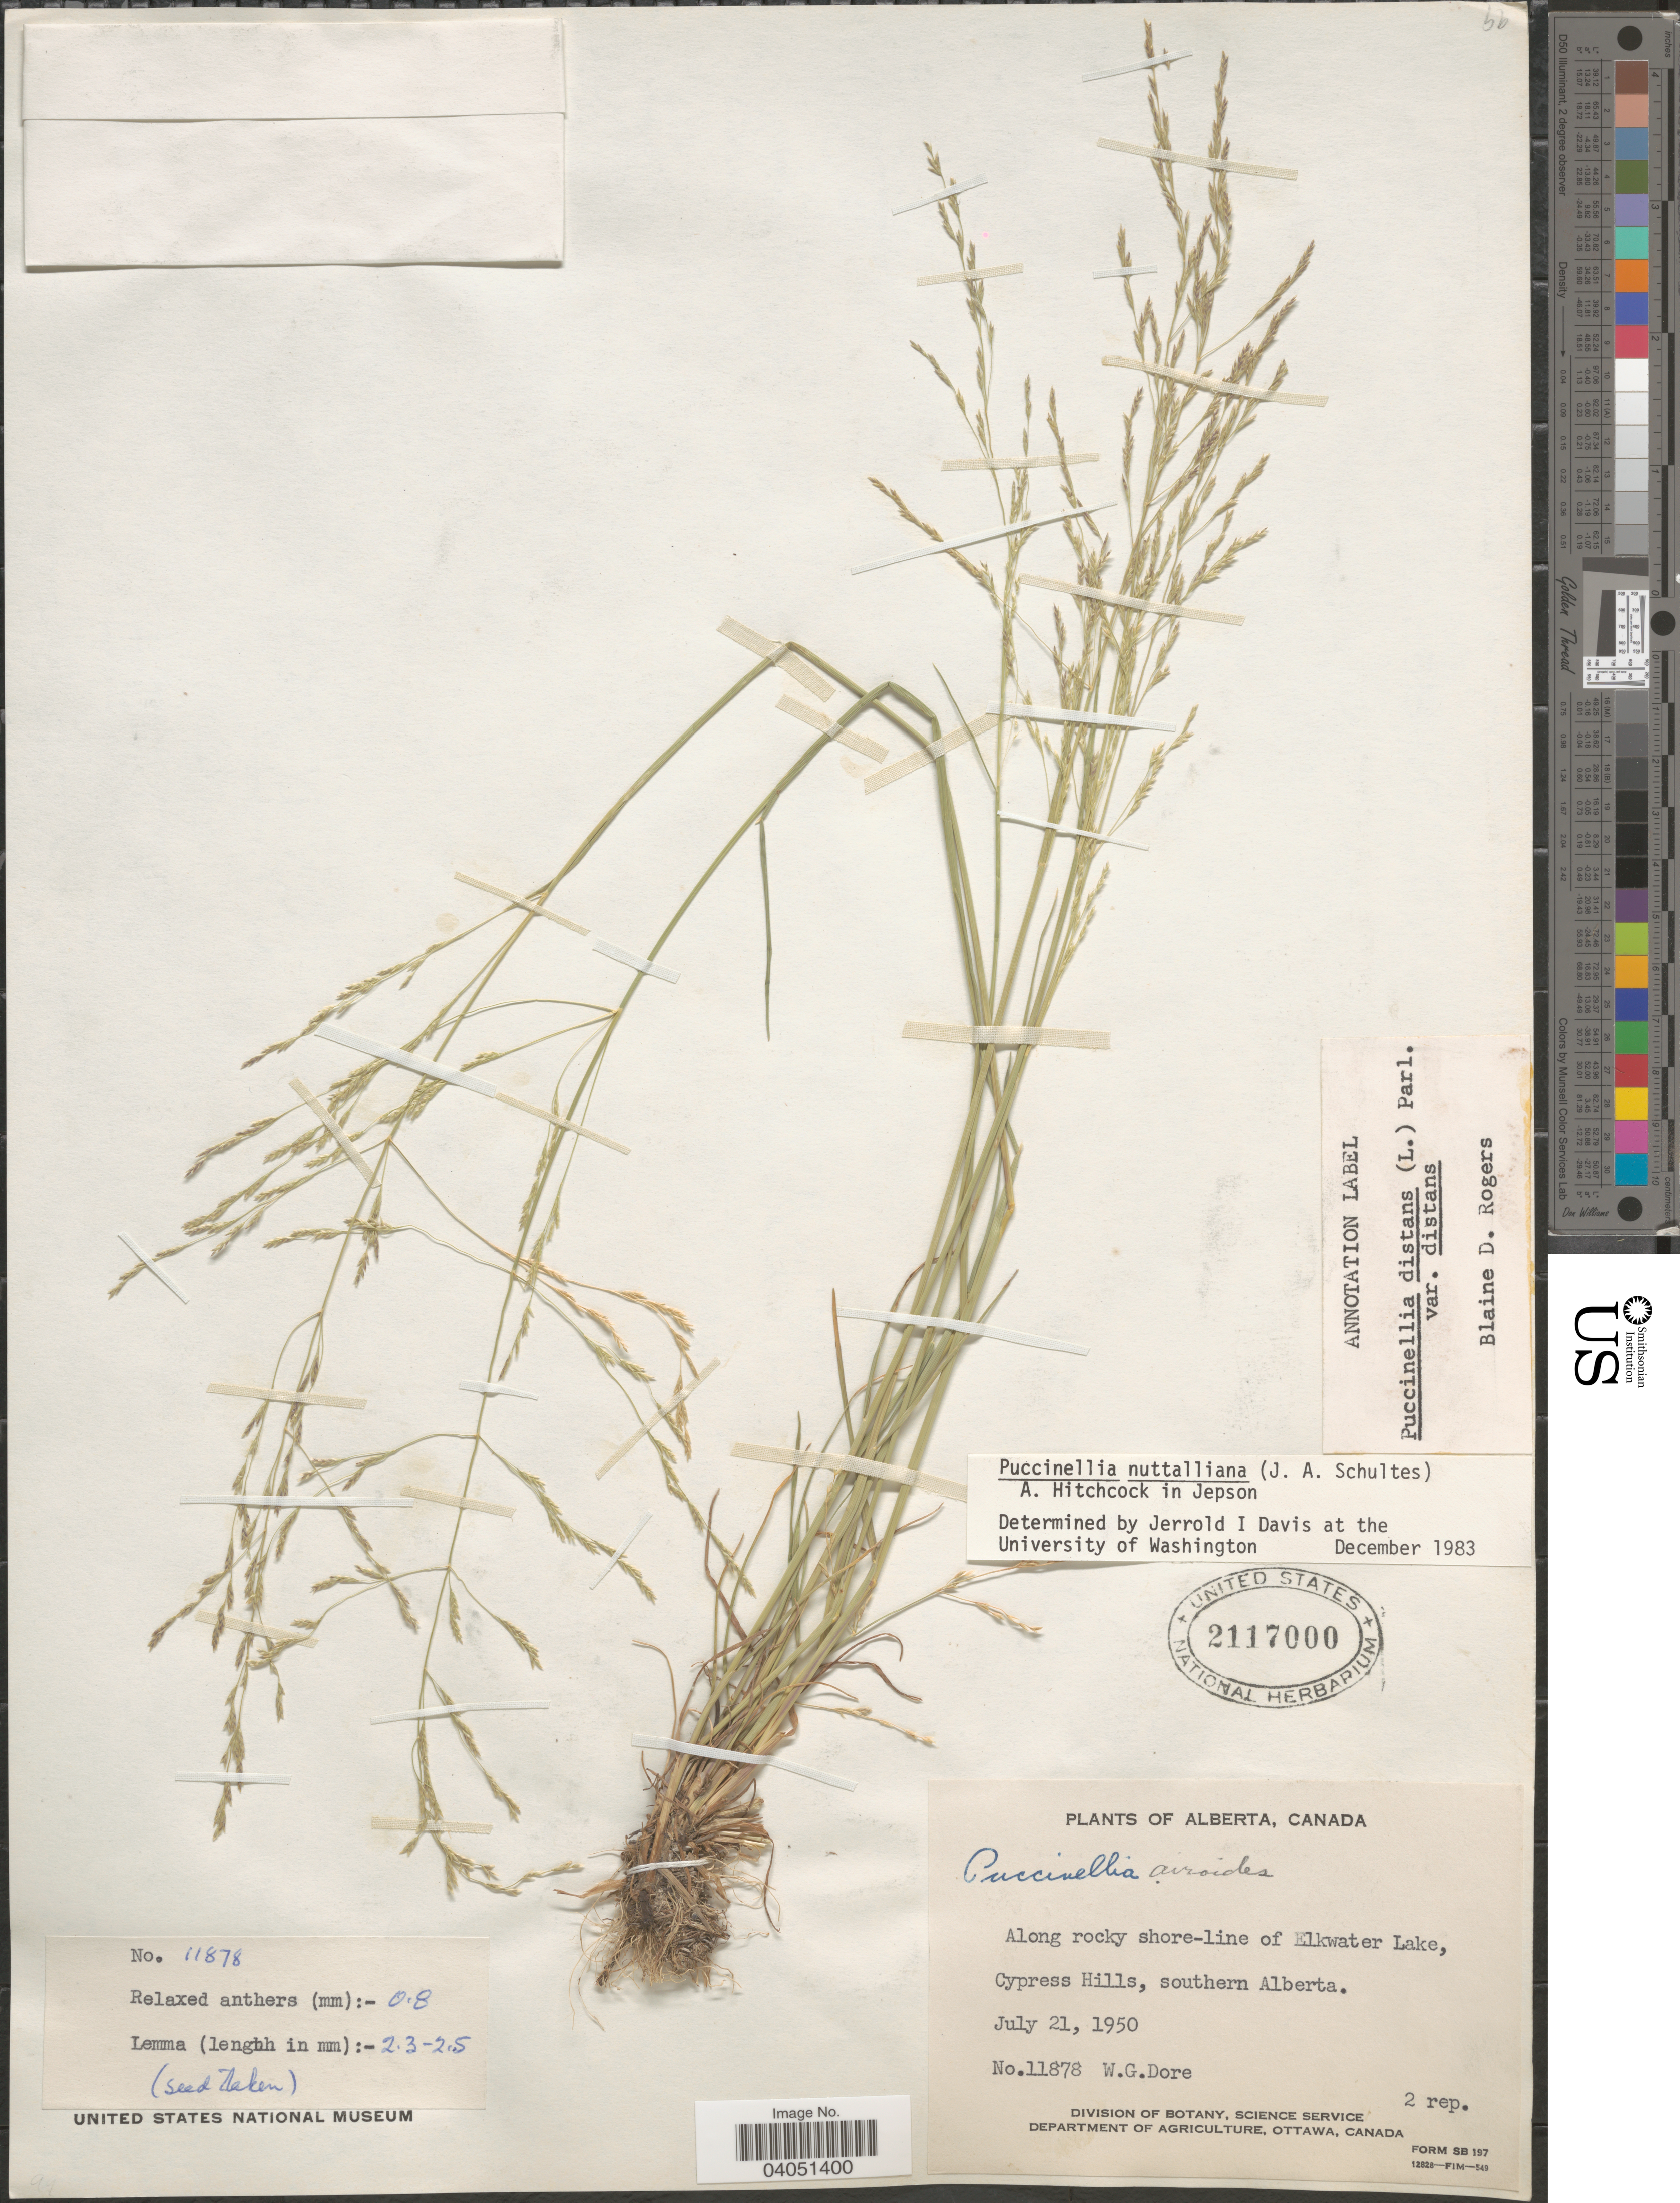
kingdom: Plantae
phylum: Tracheophyta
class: Liliopsida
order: Poales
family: Poaceae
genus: Puccinellia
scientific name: Puccinellia nuttalliana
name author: (Schult.) Hitchc.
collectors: W. Dore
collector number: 11878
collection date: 1950-07-21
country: Canada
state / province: Alberta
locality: Along rocky shore-line of Elkwater Lake, Cypress Hills, southern Alberta.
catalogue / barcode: US 2117000